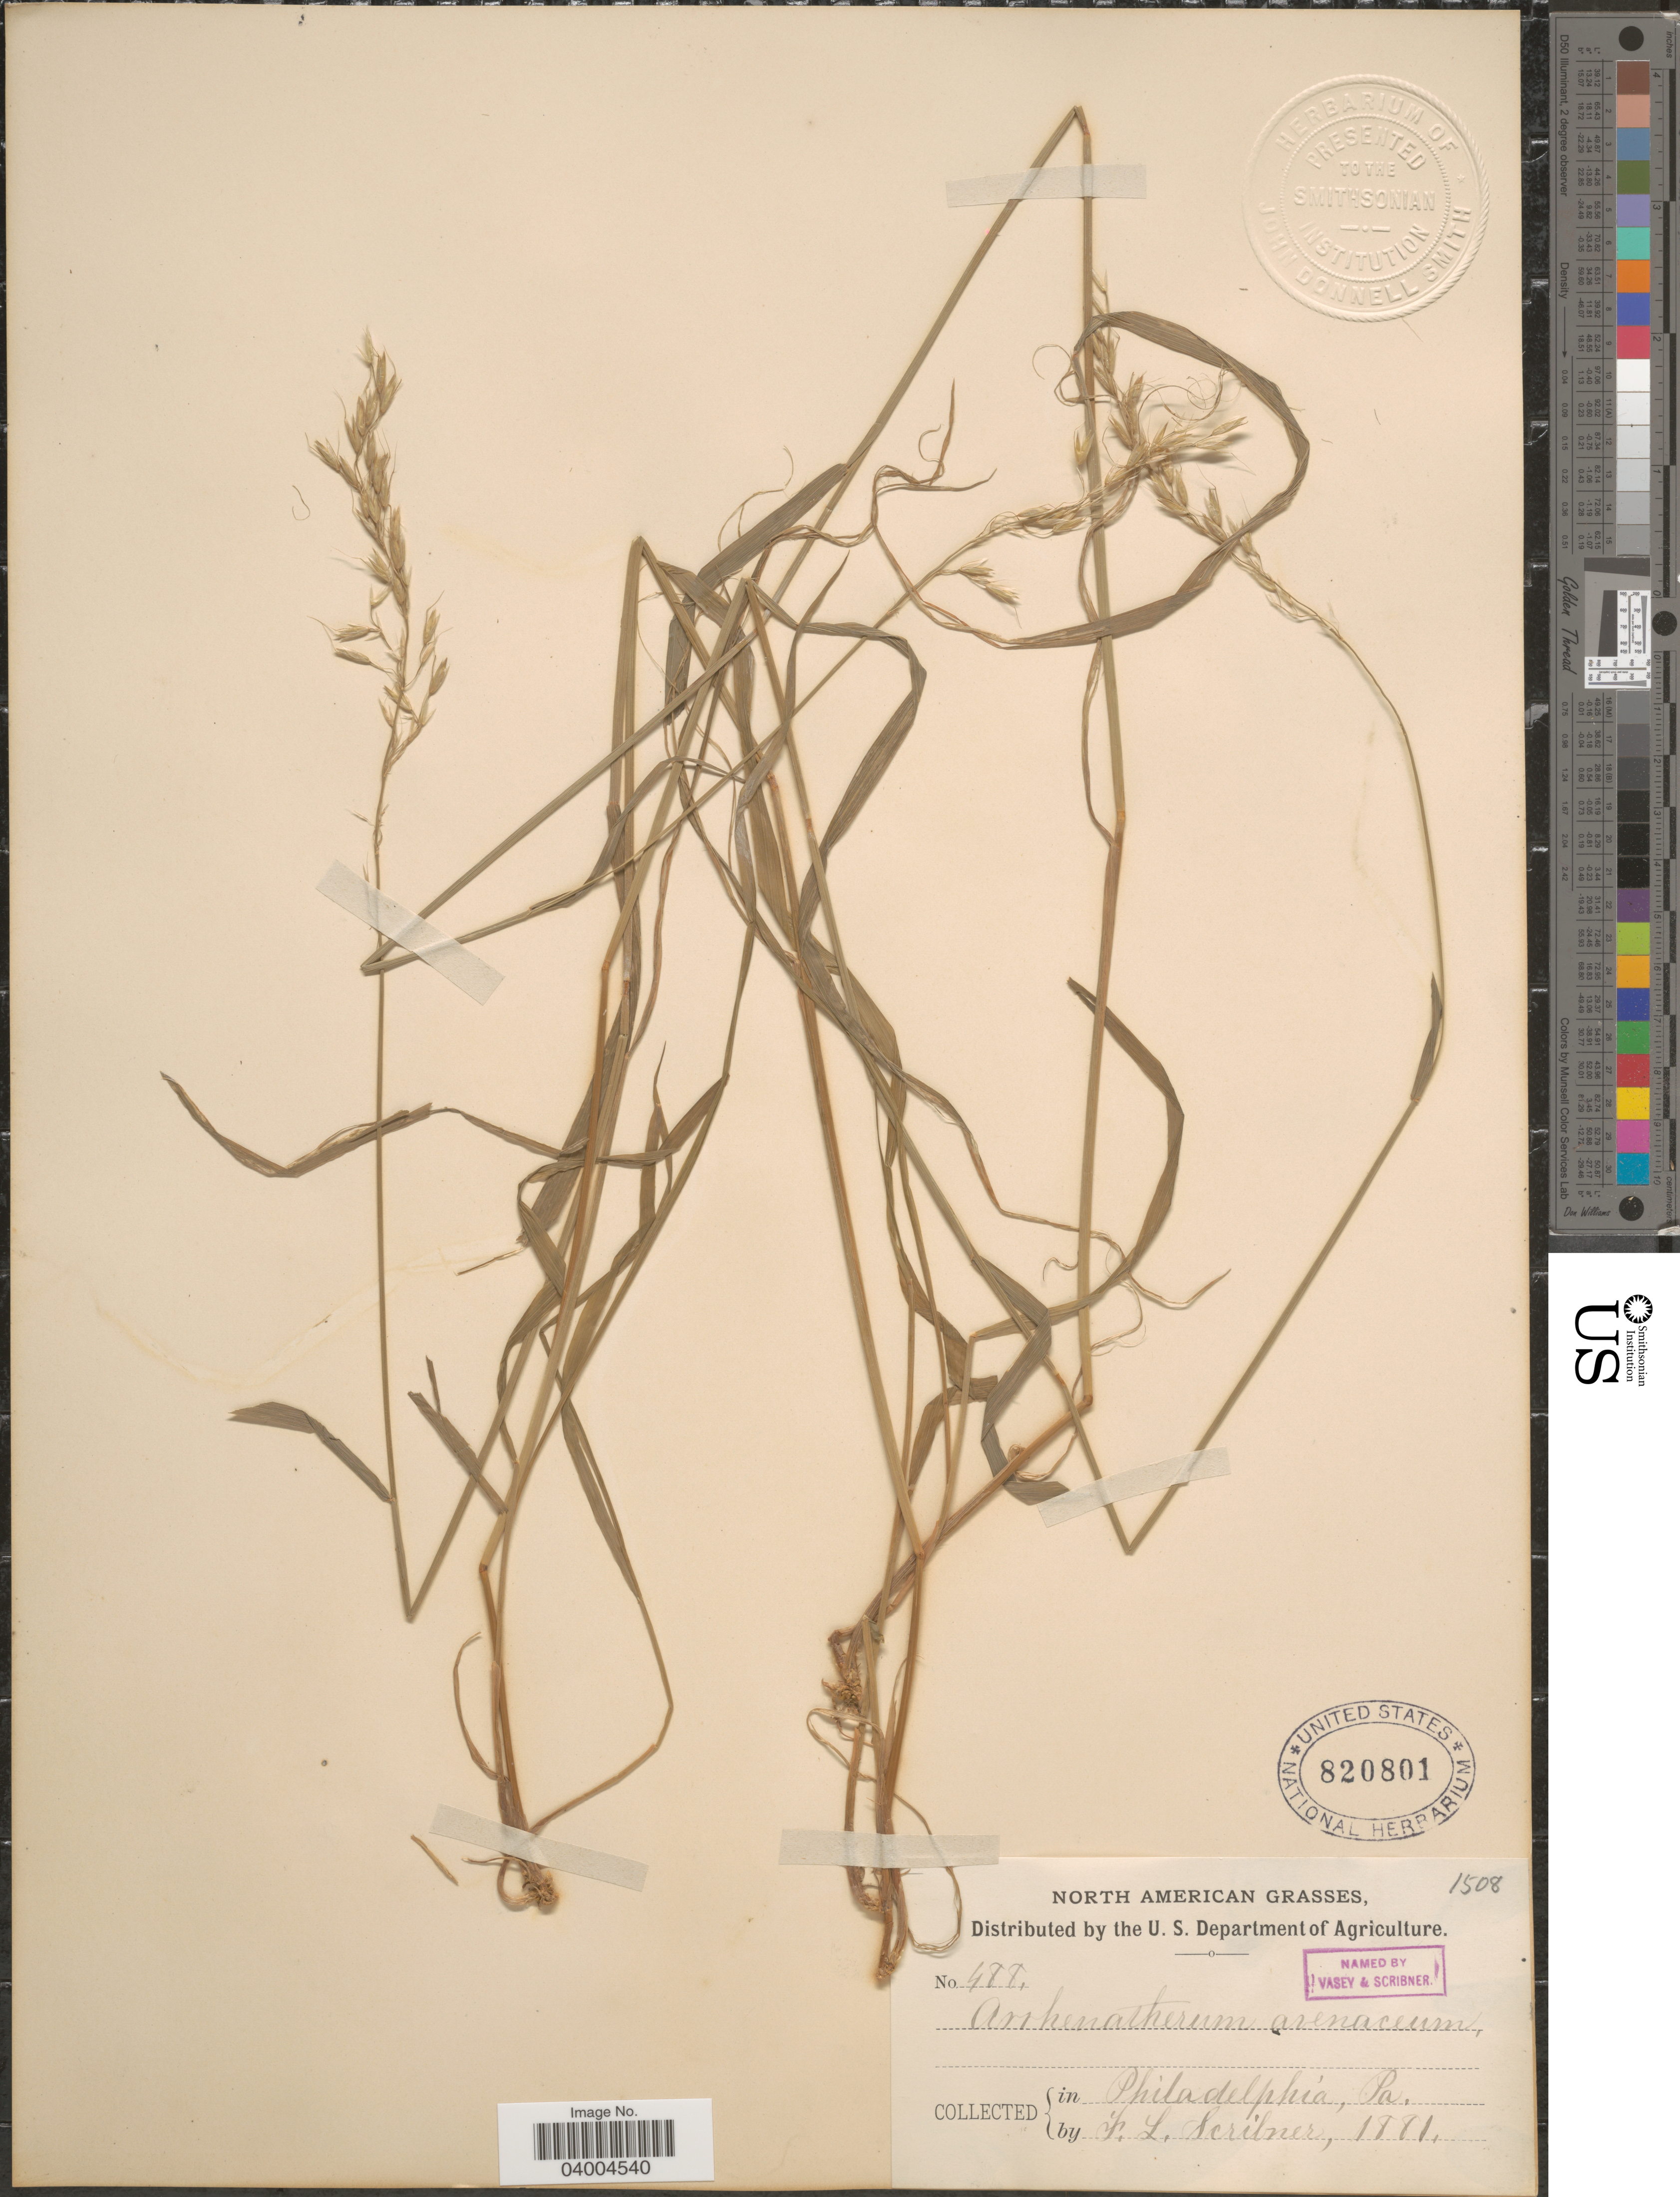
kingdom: Plantae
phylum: Tracheophyta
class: Liliopsida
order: Poales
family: Poaceae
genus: Arrhenatherum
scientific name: Arrhenatherum elatius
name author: (L.) J. Presl & C. Presl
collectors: F. L. Scribner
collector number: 488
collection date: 1881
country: United States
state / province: Pennsylvania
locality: Philadelphia.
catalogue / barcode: US 820801